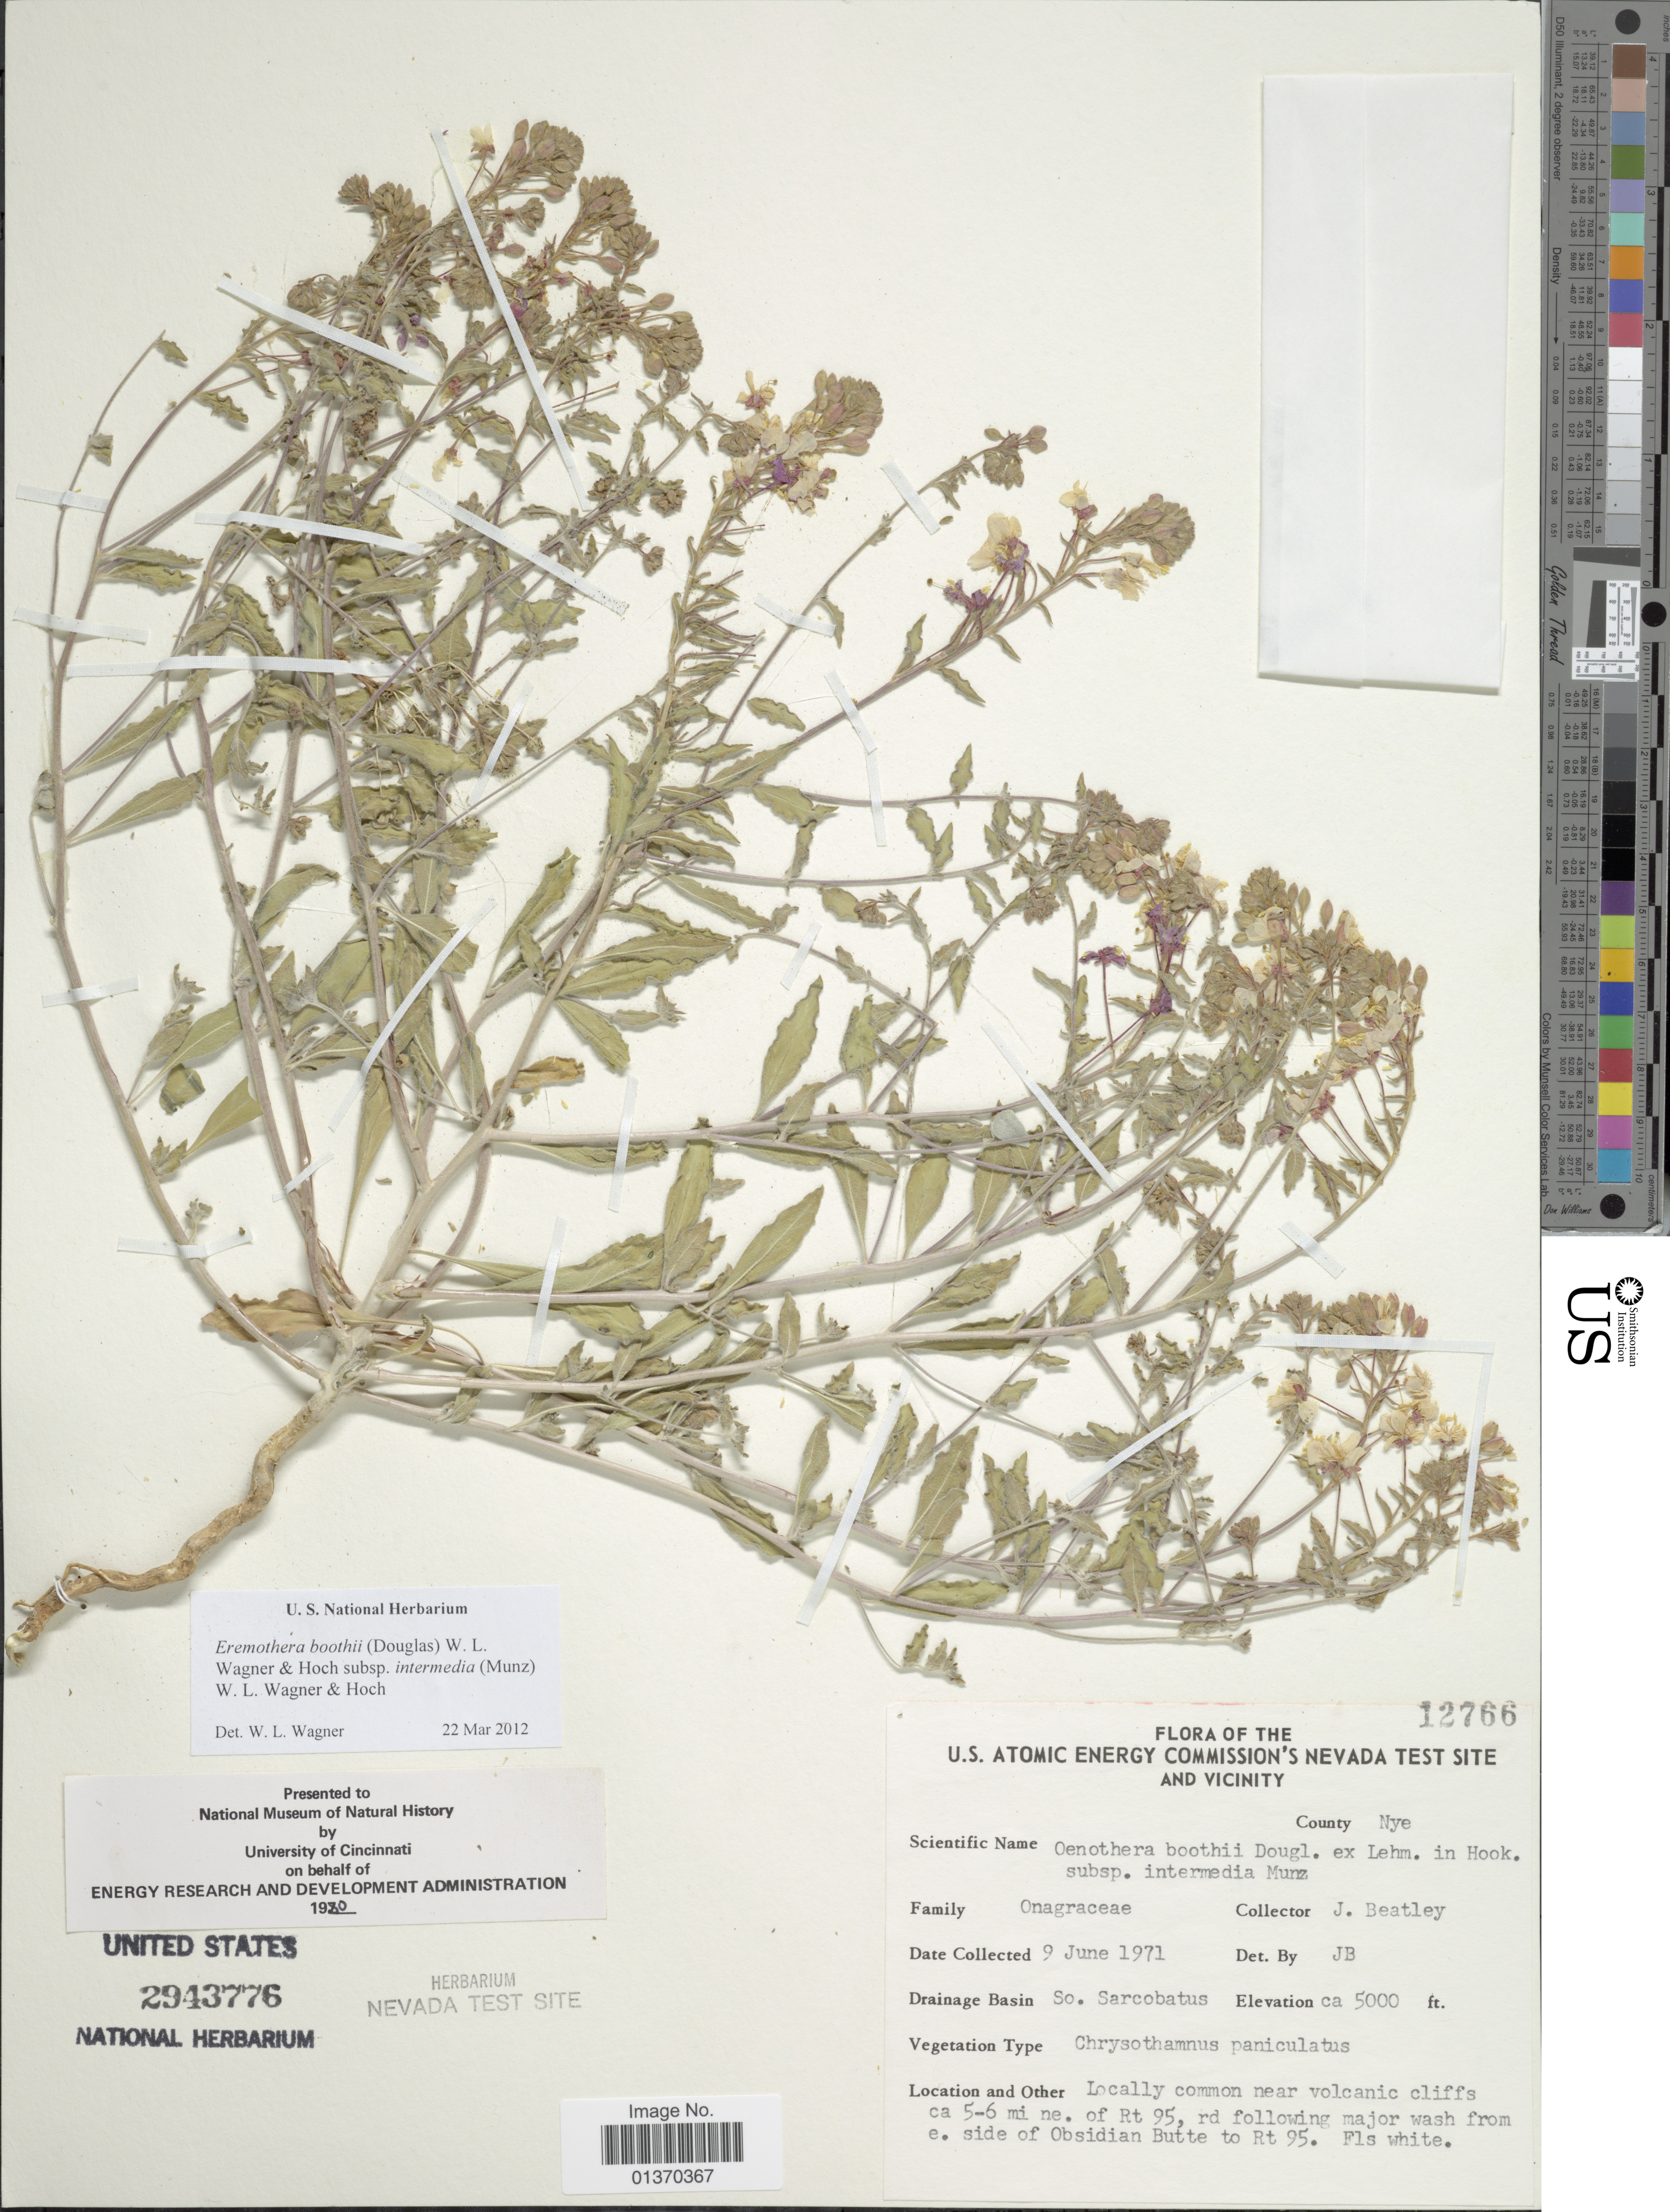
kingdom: Plantae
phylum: Tracheophyta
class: Magnoliopsida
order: Myrtales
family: Onagraceae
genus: Eremothera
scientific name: Eremothera boothii subsp. intermedia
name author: (Munz) W.L. Wagner & Hoch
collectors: J. C. Beatley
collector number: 12766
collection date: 1971-06-09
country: United States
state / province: Nevada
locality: U. S. Atomic Energy Commission's Nevada Test Site and Vicinity, near volcanic cliffs ca 5-6 mi ne. of Rt 95, rd following major wash from e. side of Obsidian Butte to Rt 95. County Nye.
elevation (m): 1524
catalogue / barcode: US 2943776